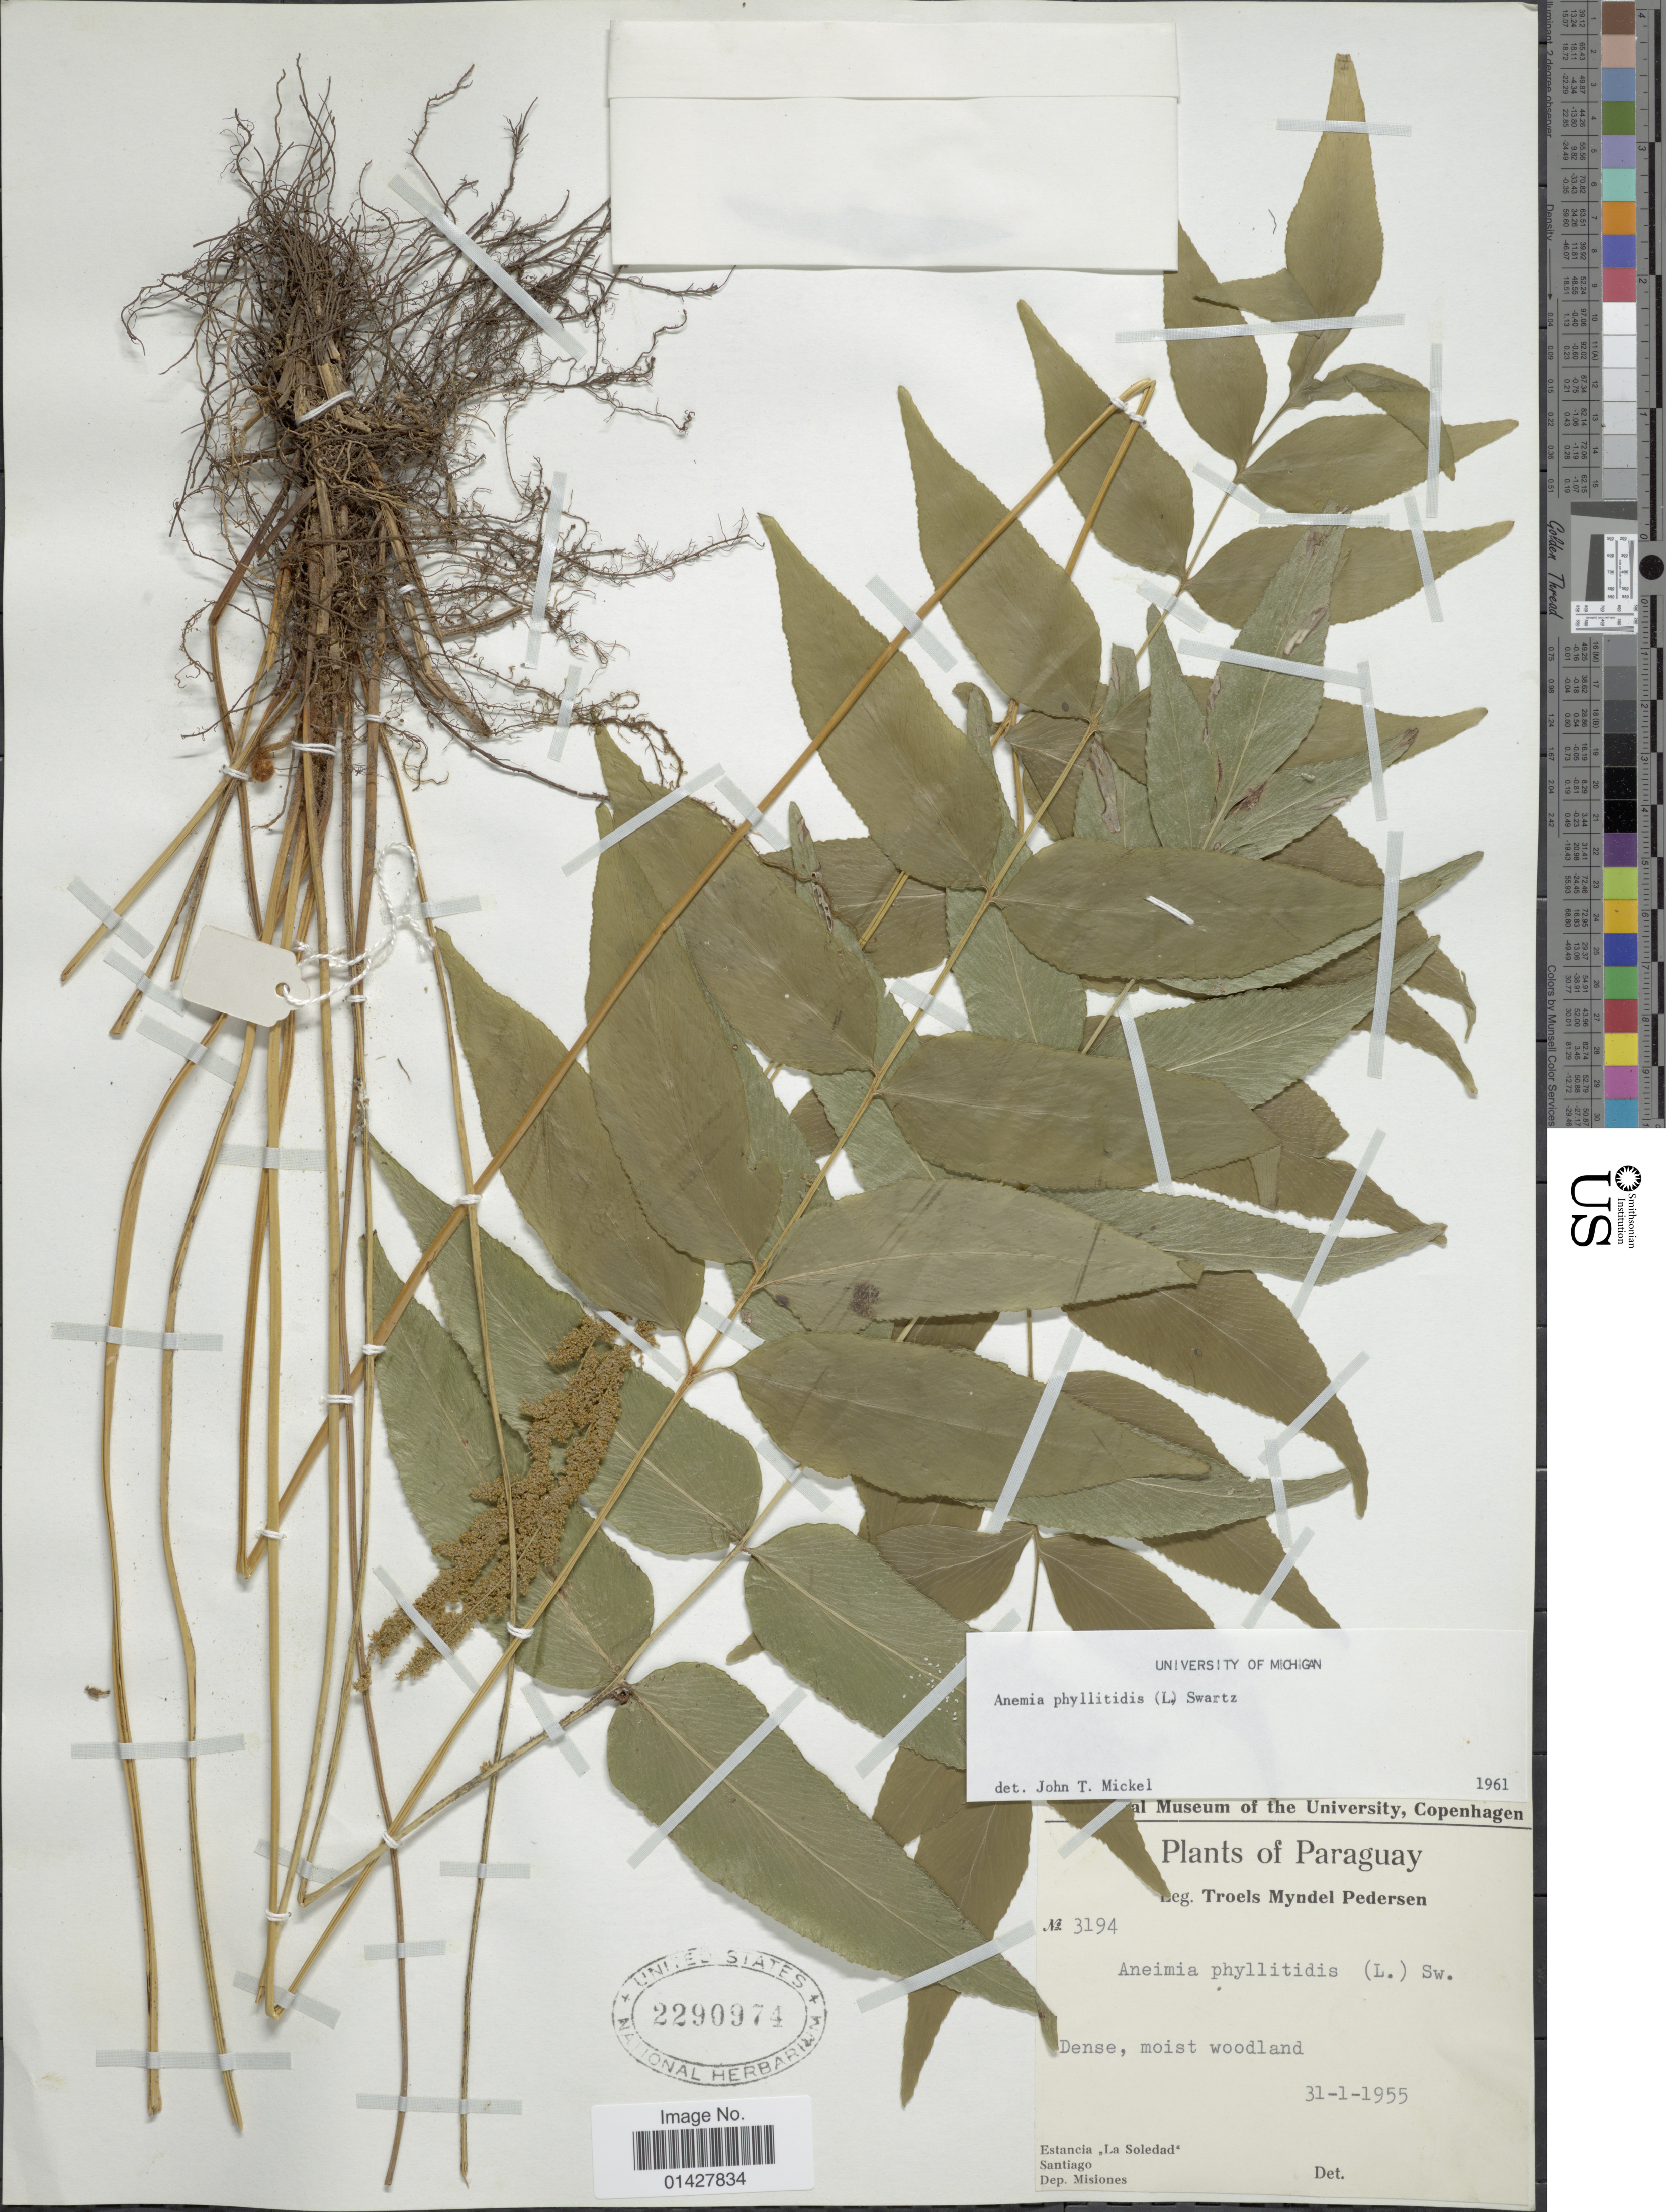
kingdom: Plantae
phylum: Tracheophyta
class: Polypodiopsida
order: Schizaeales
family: Anemiaceae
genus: Anemia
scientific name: Anemia phyllitidis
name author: (L.) Sw.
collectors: T. Pederson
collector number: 3194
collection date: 1955-01-31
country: Paraguay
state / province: Misiones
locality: Dense, moist woodland, Estancia ,,La Soledad' Santiago Dep. Misiones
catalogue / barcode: US 2290974